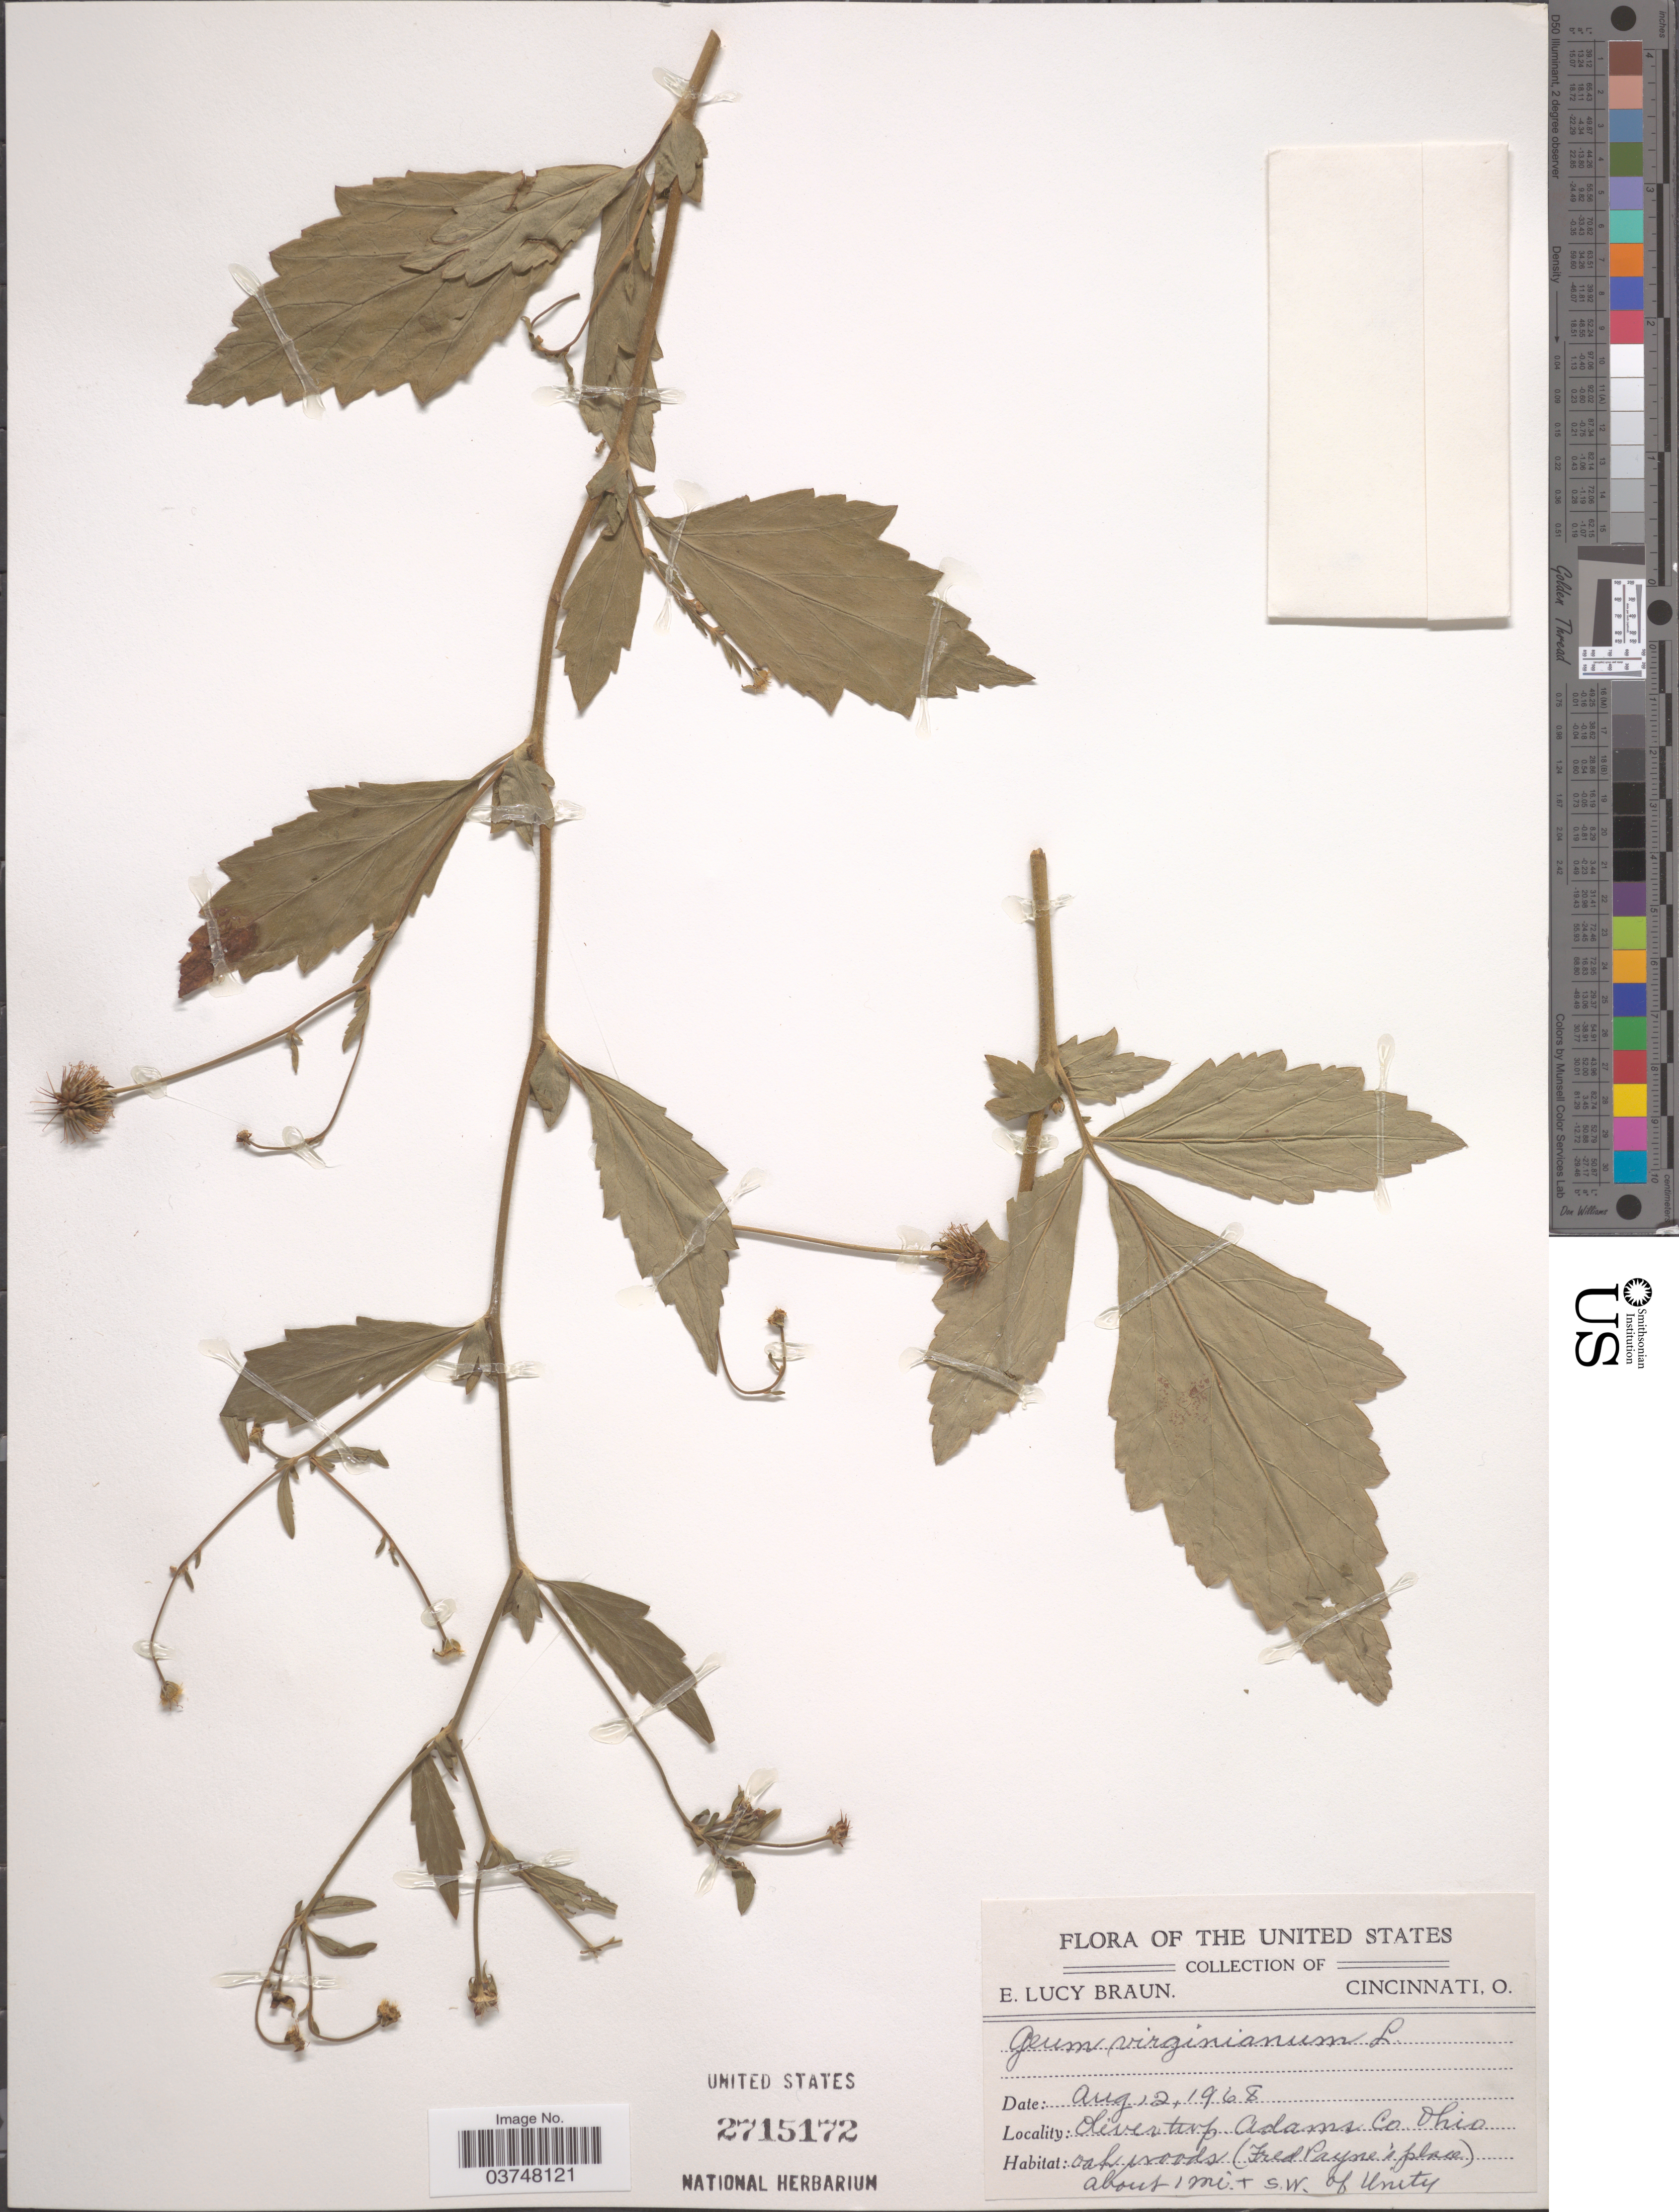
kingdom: Plantae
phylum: Tracheophyta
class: Magnoliopsida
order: Rosales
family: Rosaceae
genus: Geum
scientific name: Geum virginianum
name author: L.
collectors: E. L. Braun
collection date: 1968-08-12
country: United States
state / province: Ohio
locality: Oliver twp. Adams Co. Oak woods (Fred Payne's place) about 1 mi. + s.w. of Unity.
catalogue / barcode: US 2715172